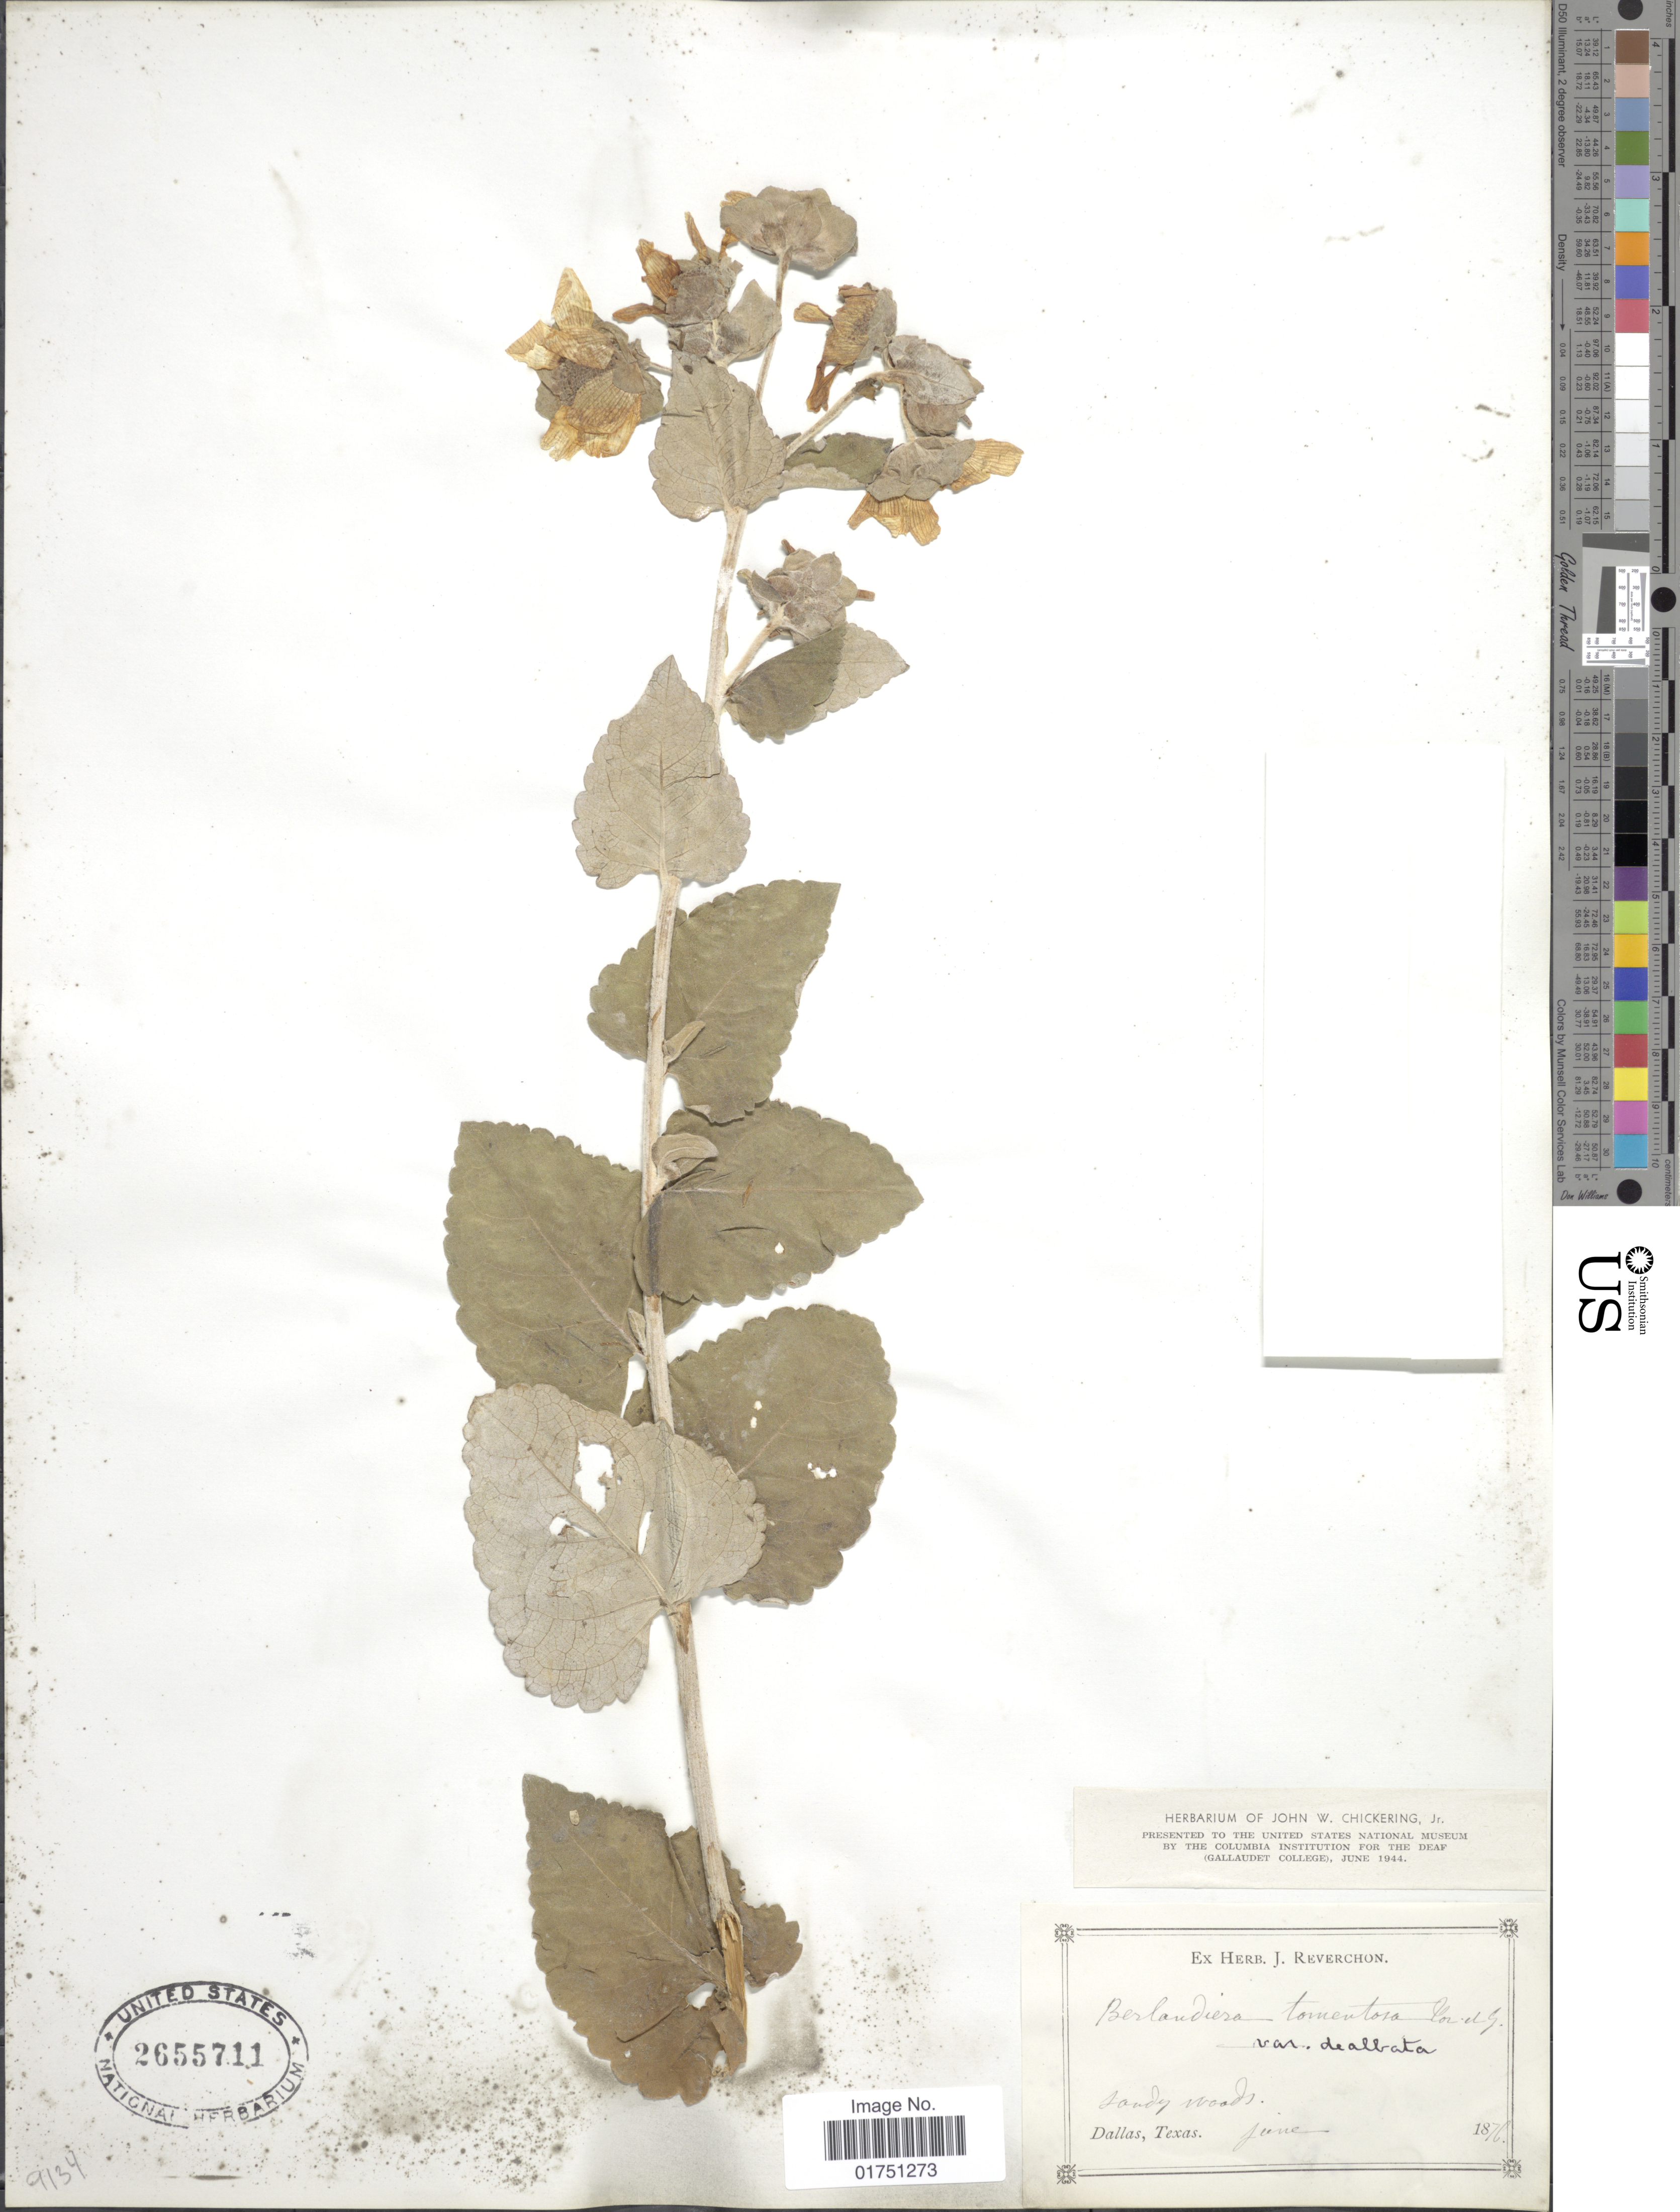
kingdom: Plantae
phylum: Tracheophyta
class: Magnoliopsida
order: Asterales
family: Asteraceae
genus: Berlandiera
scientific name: Berlandiera pumila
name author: (Michx.) Nutt.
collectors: ex herb. J. Reverchon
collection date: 1876-06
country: United States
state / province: Texas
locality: Sandy woods. Dallas, Texas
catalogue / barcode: US 2655711